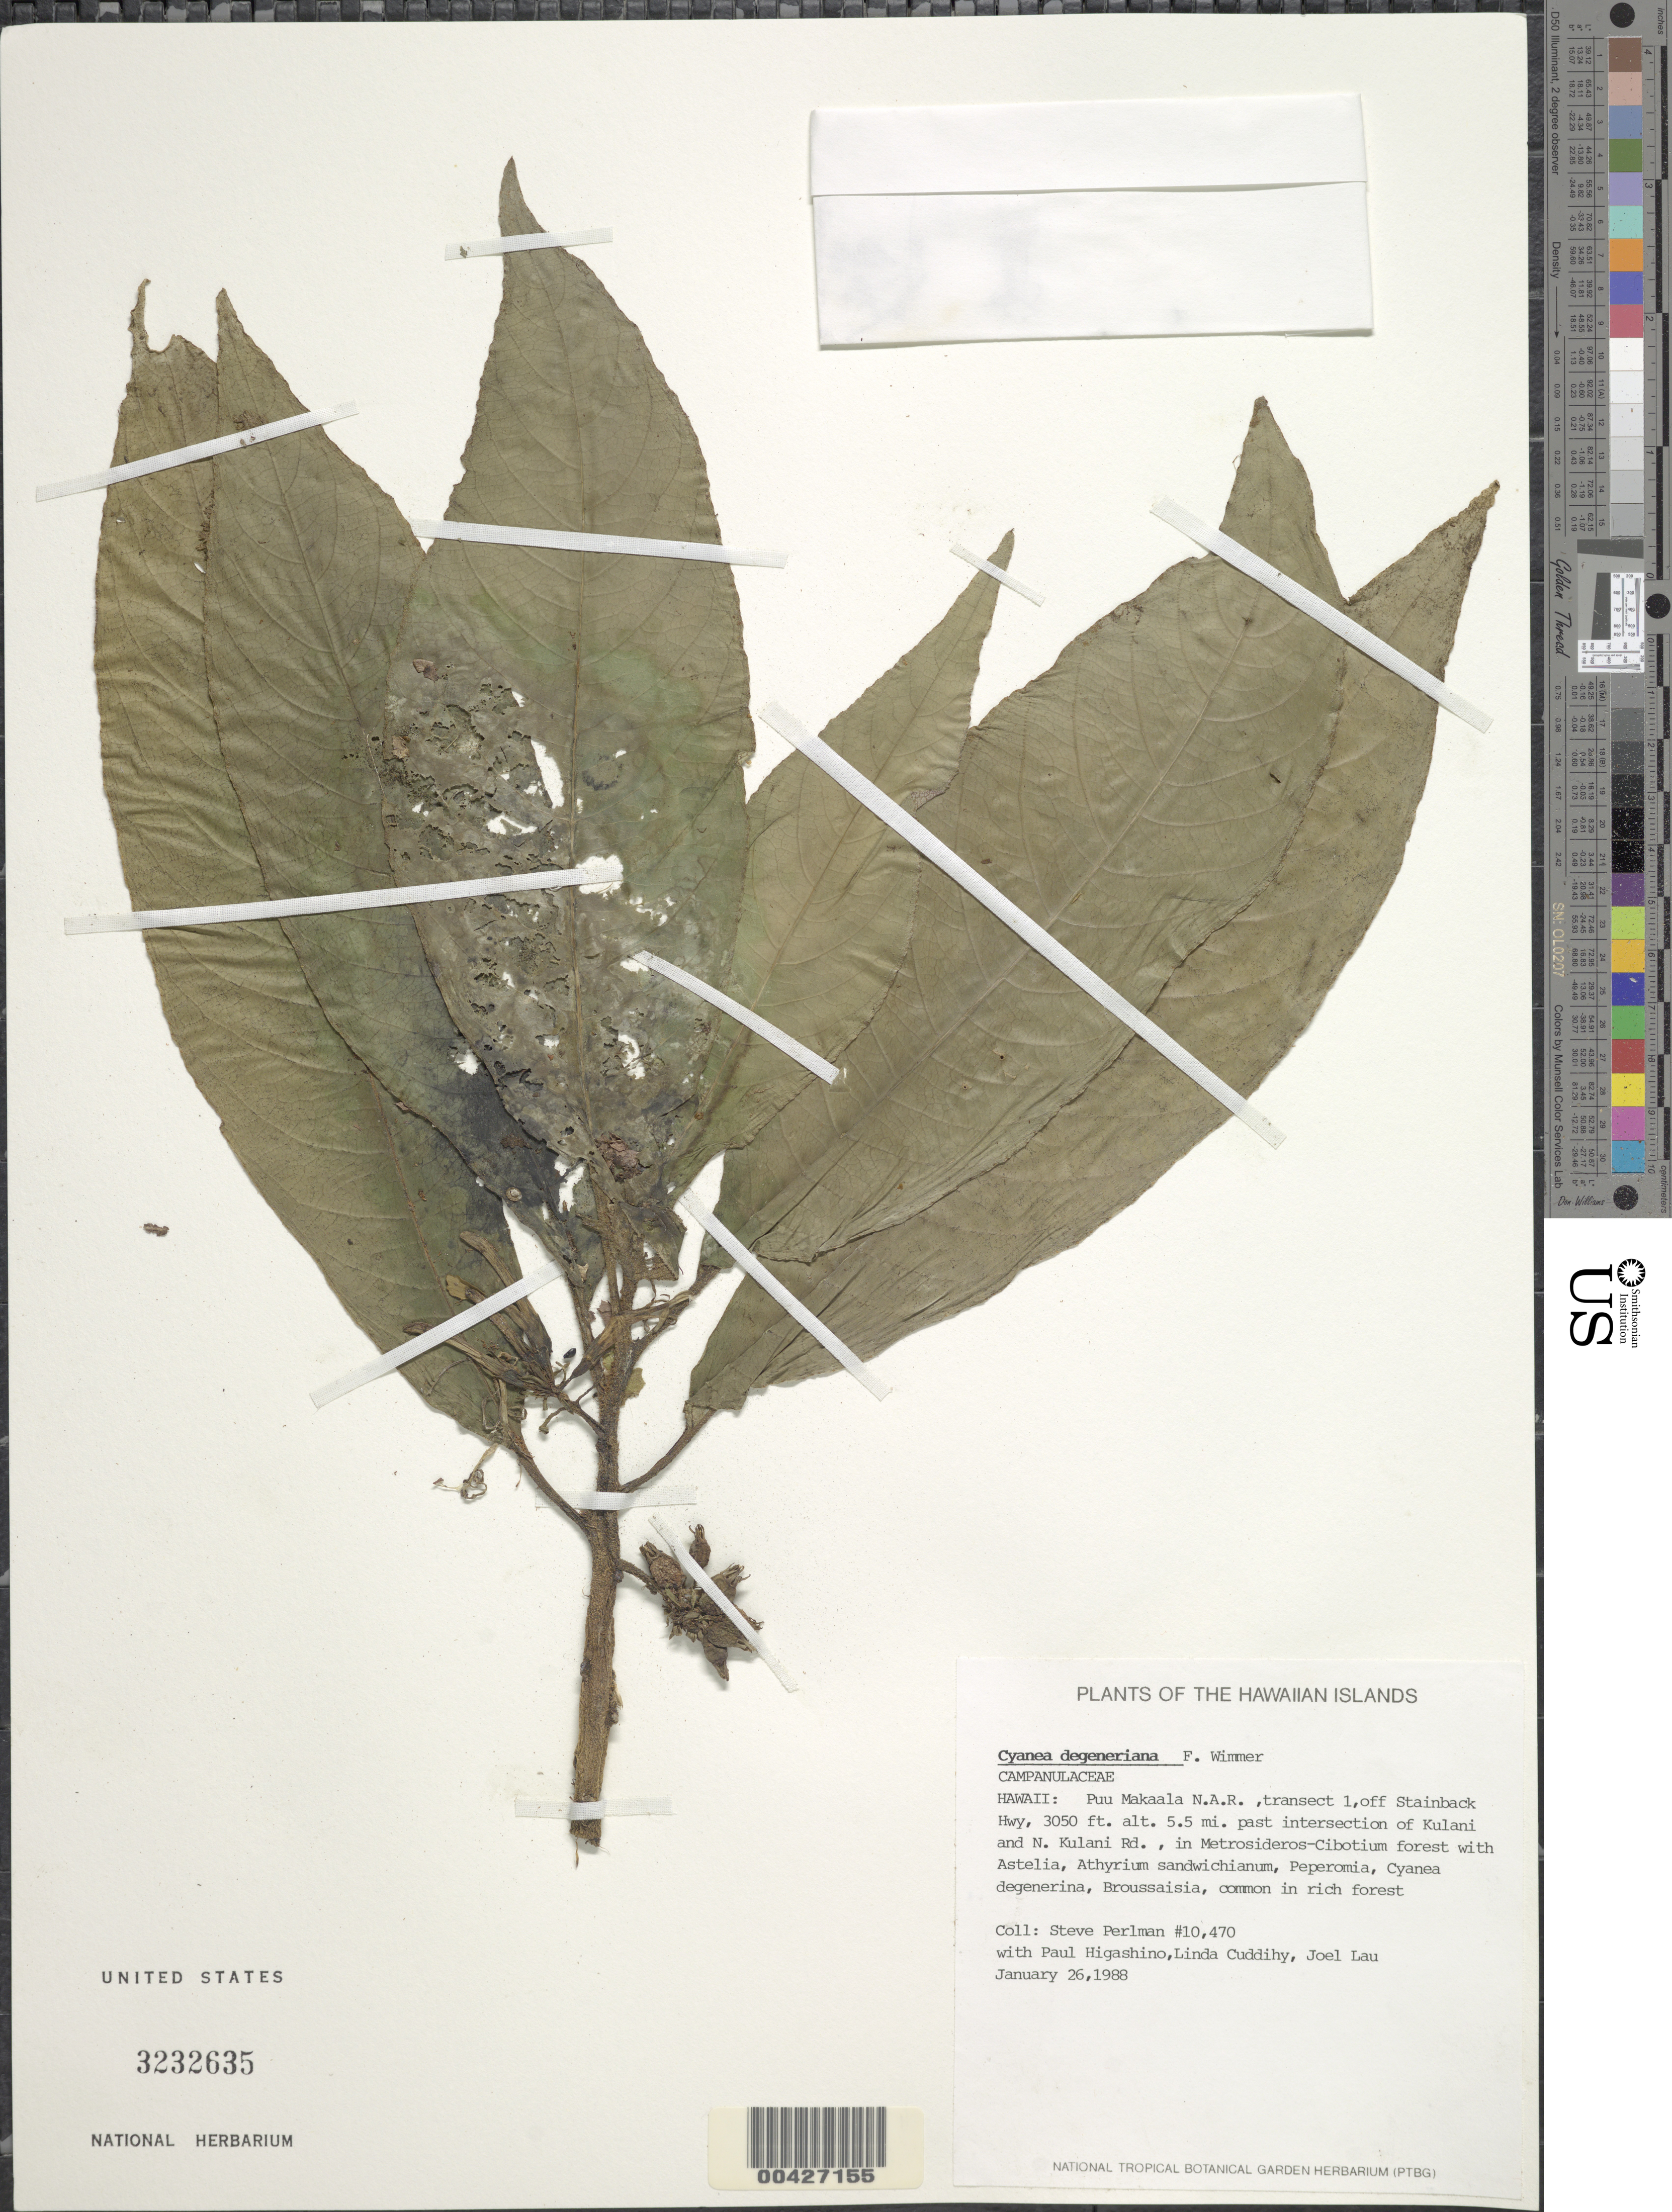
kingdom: Plantae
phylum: Tracheophyta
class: Magnoliopsida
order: Asterales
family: Campanulaceae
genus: Cyanea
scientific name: Cyanea degeneriana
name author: E. Wimm.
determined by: Wagner, W. L., (BOT), Smithsonian Institution - National Museum of Natural History (UNITED STATES)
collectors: S. P. Perlman, P. Higashino, L. Cuddihy & J. Lau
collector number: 10470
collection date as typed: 26 Jan 1988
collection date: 1988-01-26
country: United States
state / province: Hawaii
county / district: Hawaii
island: Hawaii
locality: Puu Makaala N.A.R., transect 1, off Stainback Highway, 5.5 miles past intersection of Kulani and N Kulani Road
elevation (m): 930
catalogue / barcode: US 3232635